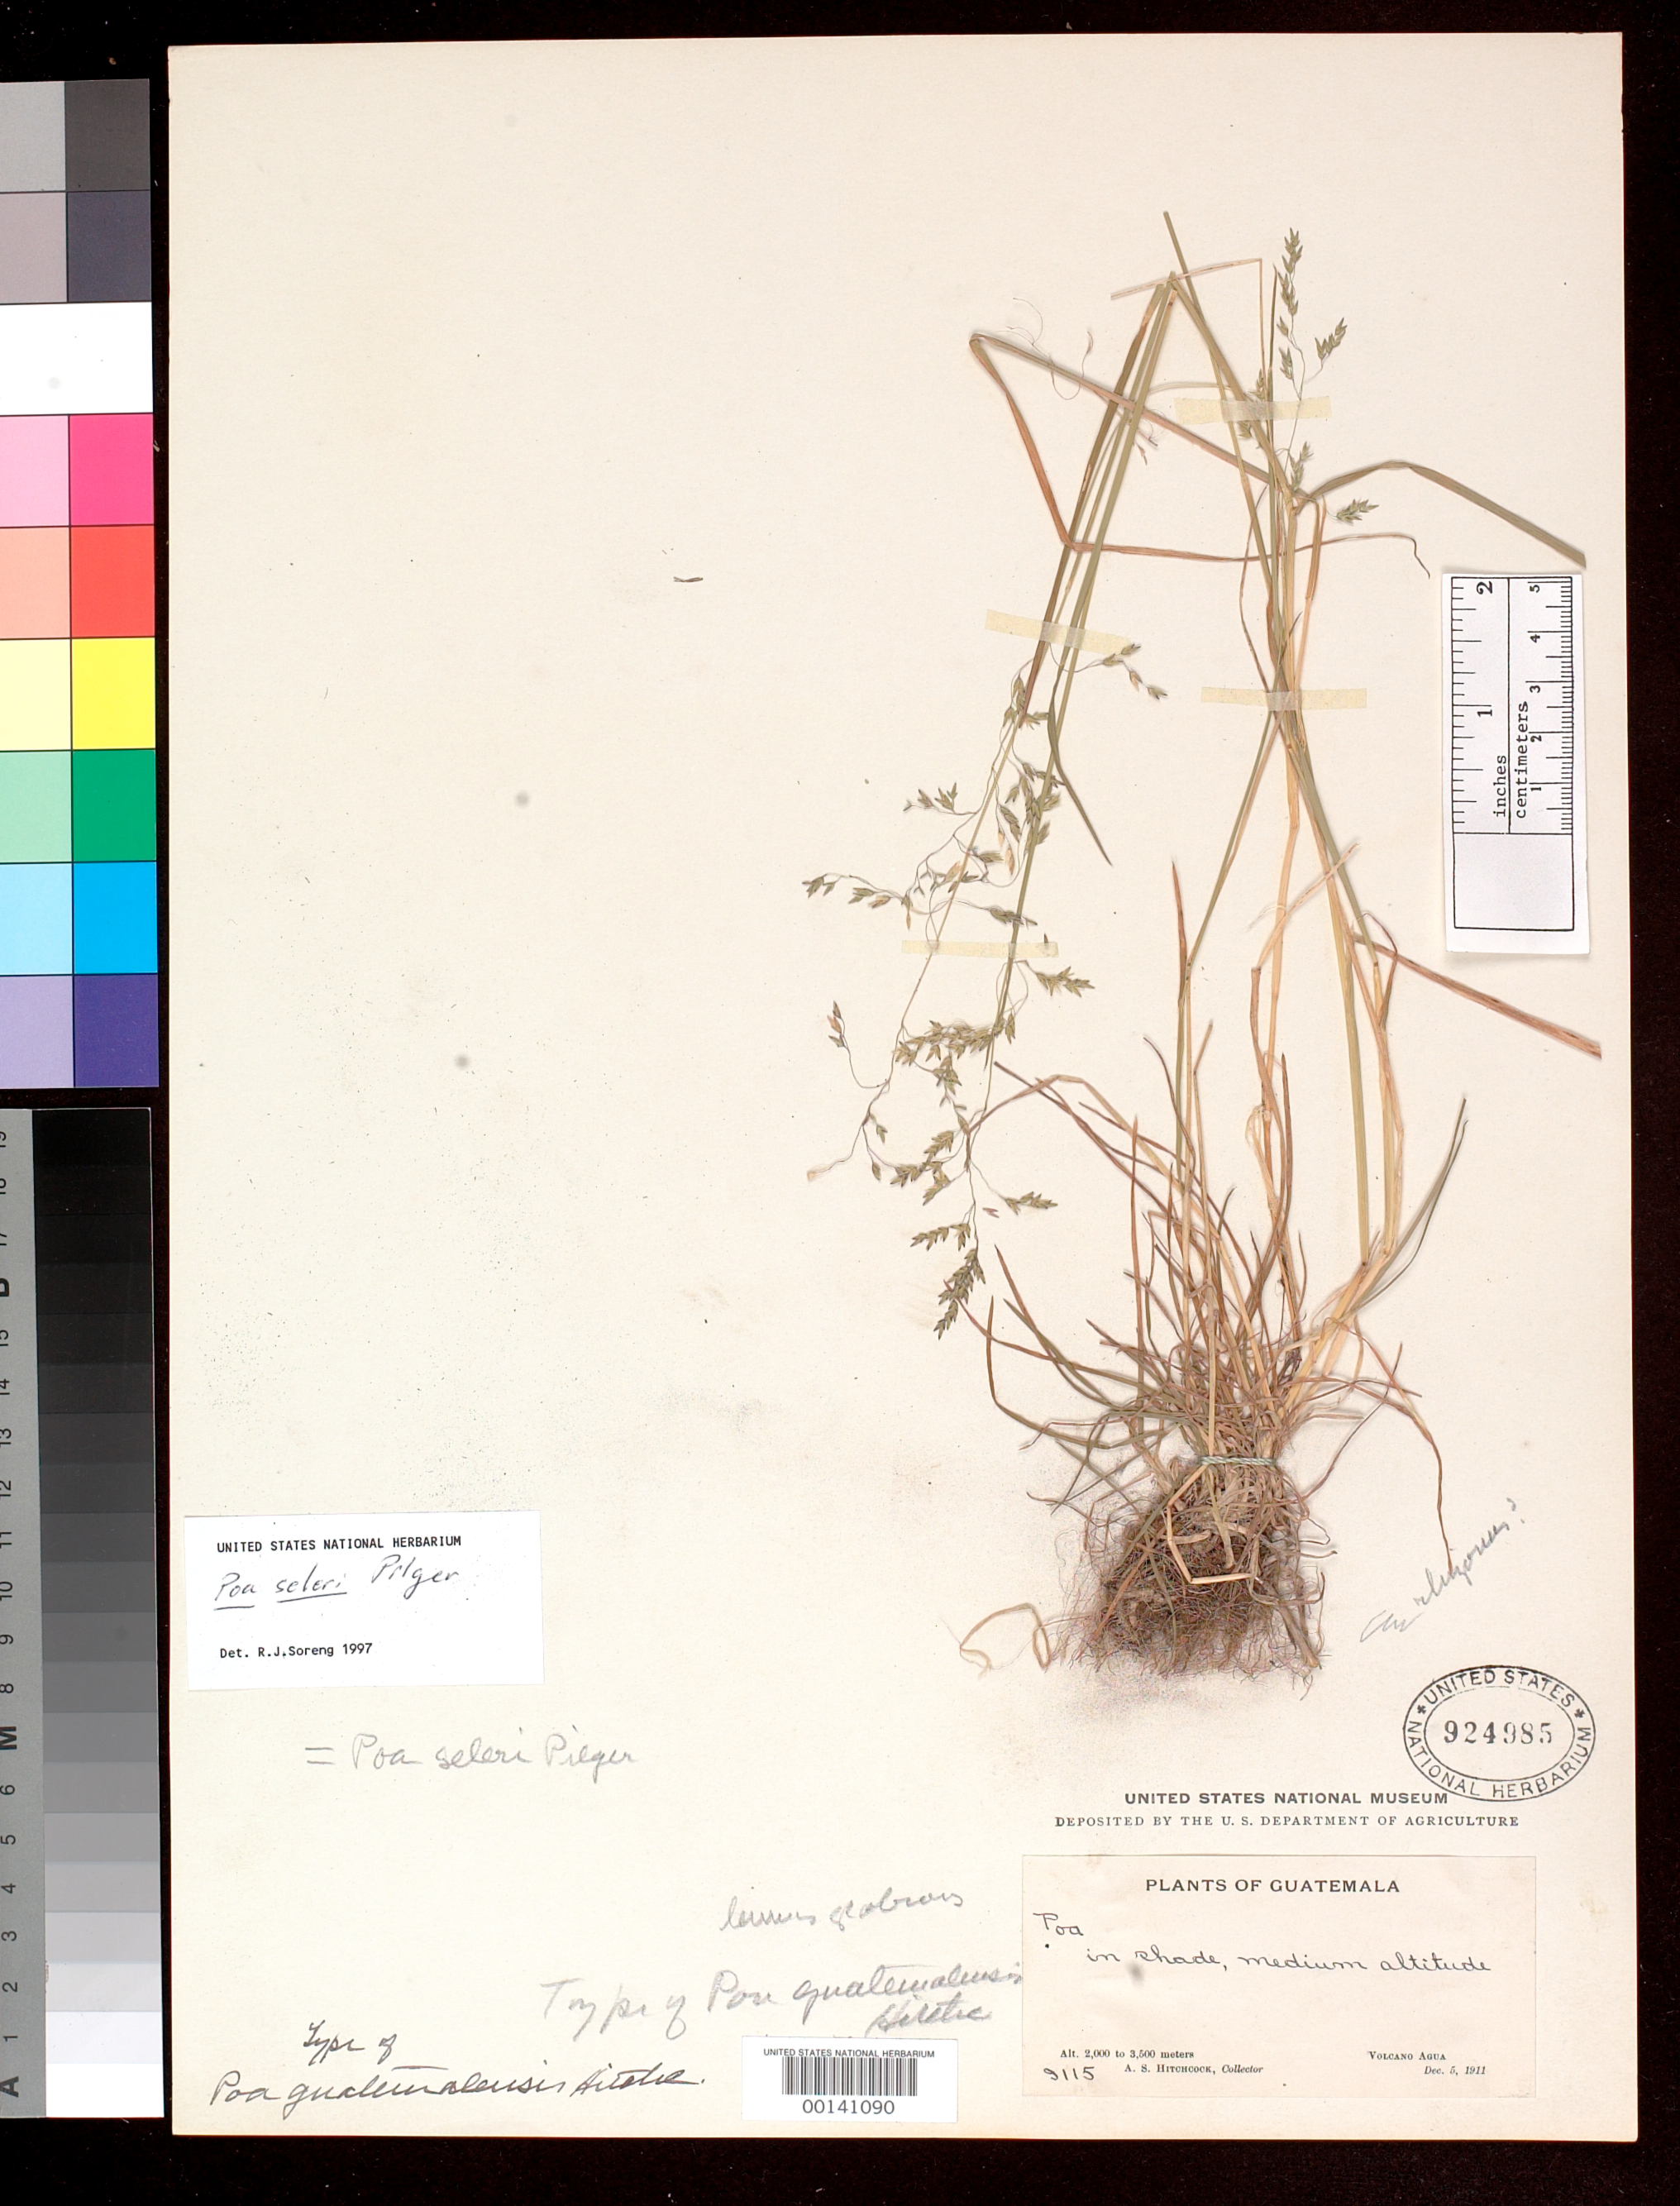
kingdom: Plantae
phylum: Tracheophyta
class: Liliopsida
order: Poales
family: Poaceae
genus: Poa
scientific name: Poa guatemalensis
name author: Hitchc.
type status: Holotype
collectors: A. S. Hitchcock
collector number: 9115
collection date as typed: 05 Dec 1911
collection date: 1911-12-05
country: Guatemala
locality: Volcano Agua.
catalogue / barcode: US 924985